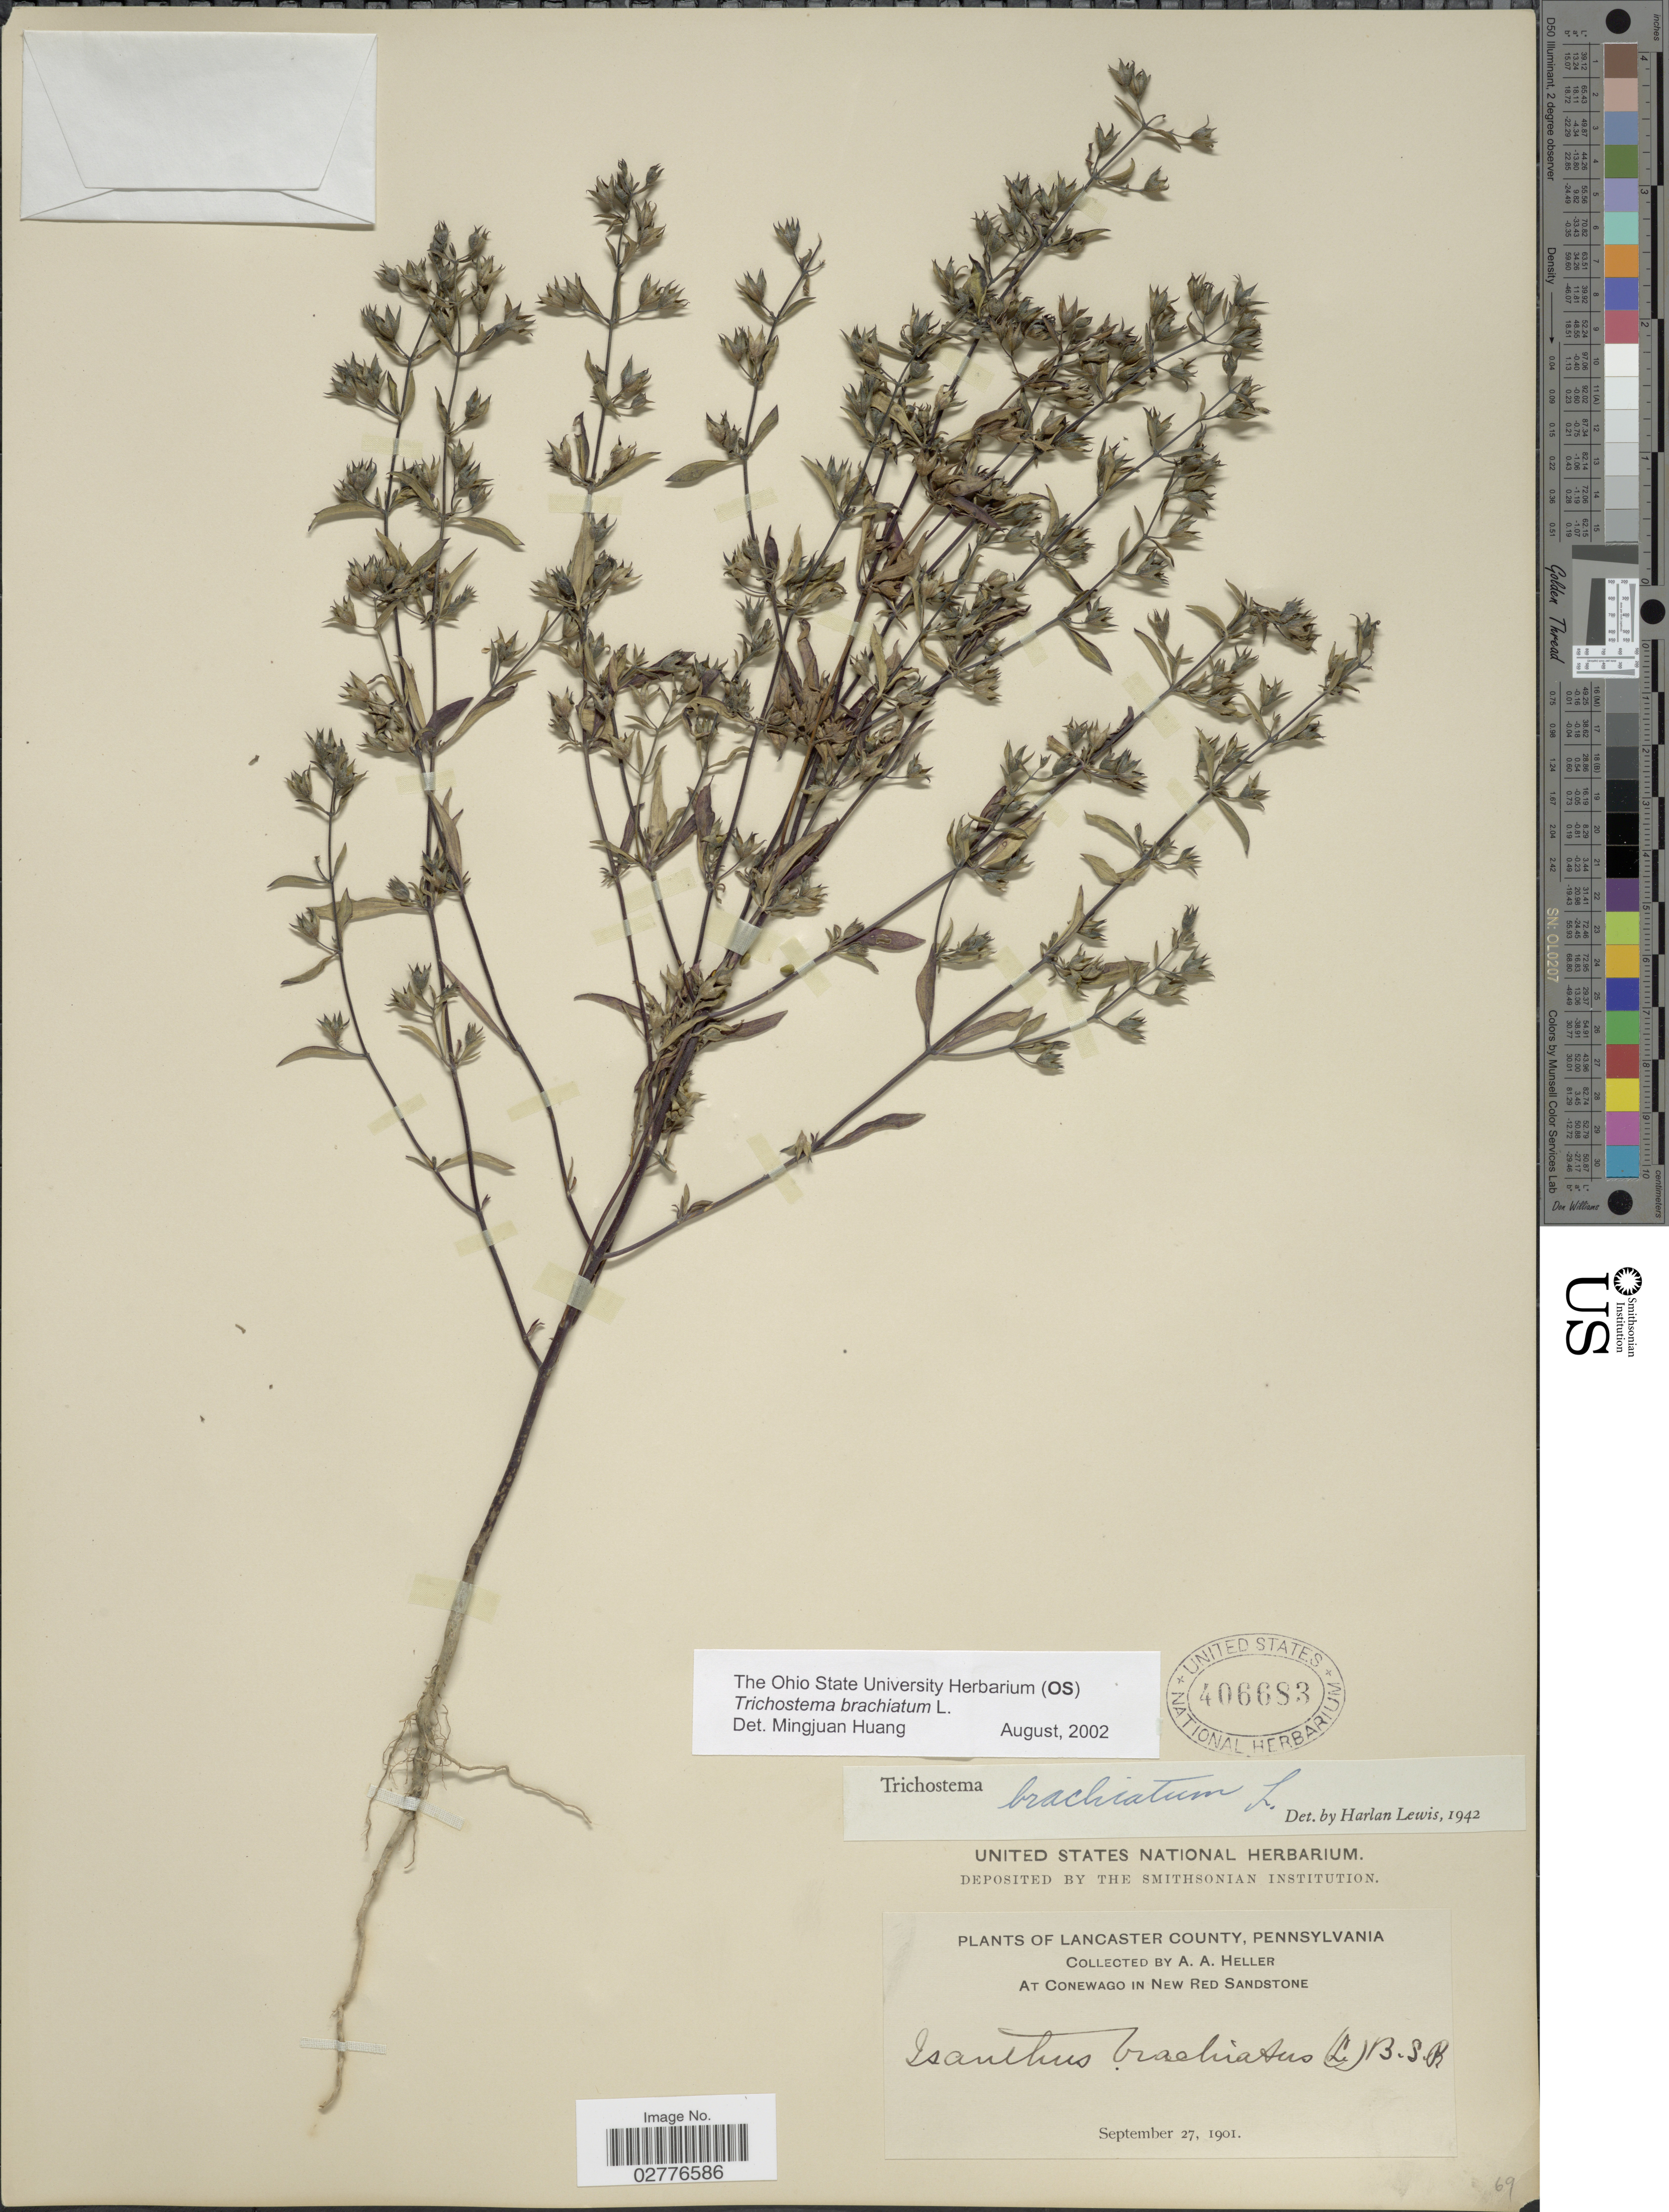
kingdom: Plantae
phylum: Tracheophyta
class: Magnoliopsida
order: Lamiales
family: Lamiaceae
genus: Trichostema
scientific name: Trichostema brachiatum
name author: L.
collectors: A. A. Heller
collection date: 1901-09-27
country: United States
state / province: Pennsylvania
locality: Lancaster County. At Conewago in New Red Sandstone.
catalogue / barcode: US 406683